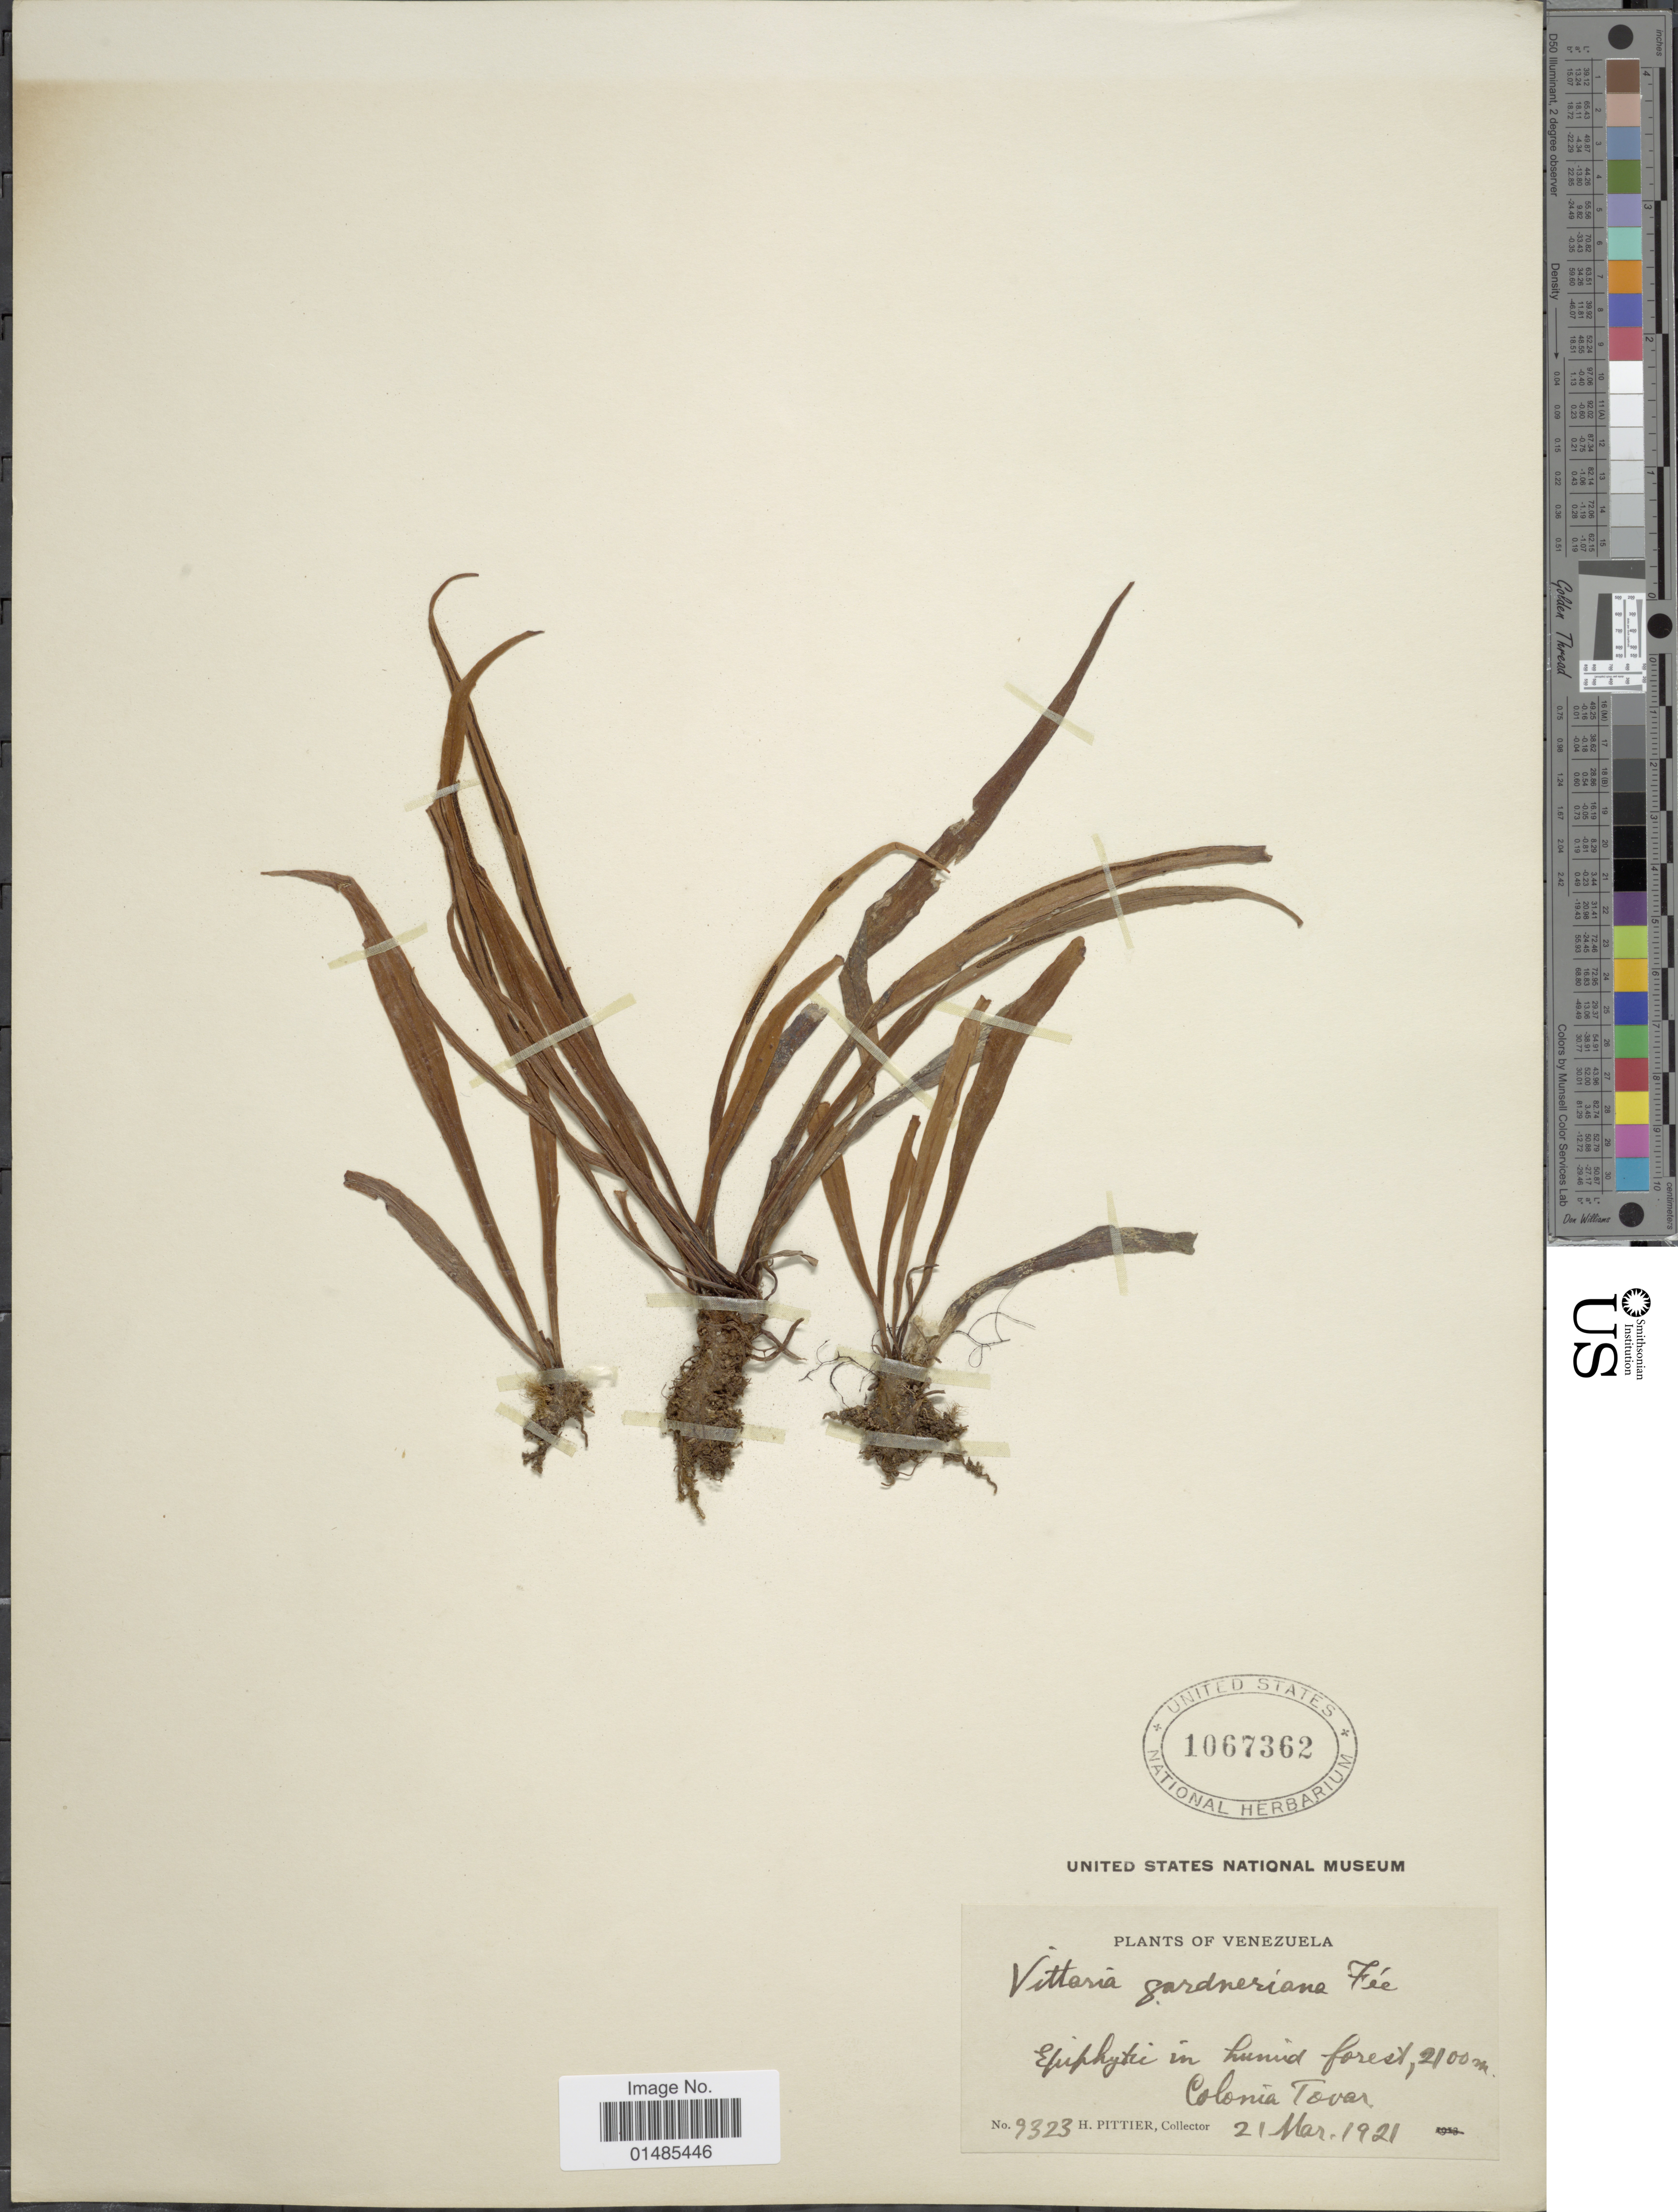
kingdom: Plantae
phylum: Tracheophyta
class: Polypodiopsida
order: Polypodiales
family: Pteridaceae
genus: Radiovittaria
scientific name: Radiovittaria gardneriana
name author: (Fée) E.H. Crane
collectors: H. F. Pittier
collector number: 9323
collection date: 1921-03-21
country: Venezuela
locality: Colonia Tovar.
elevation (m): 2100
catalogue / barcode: US 1067362